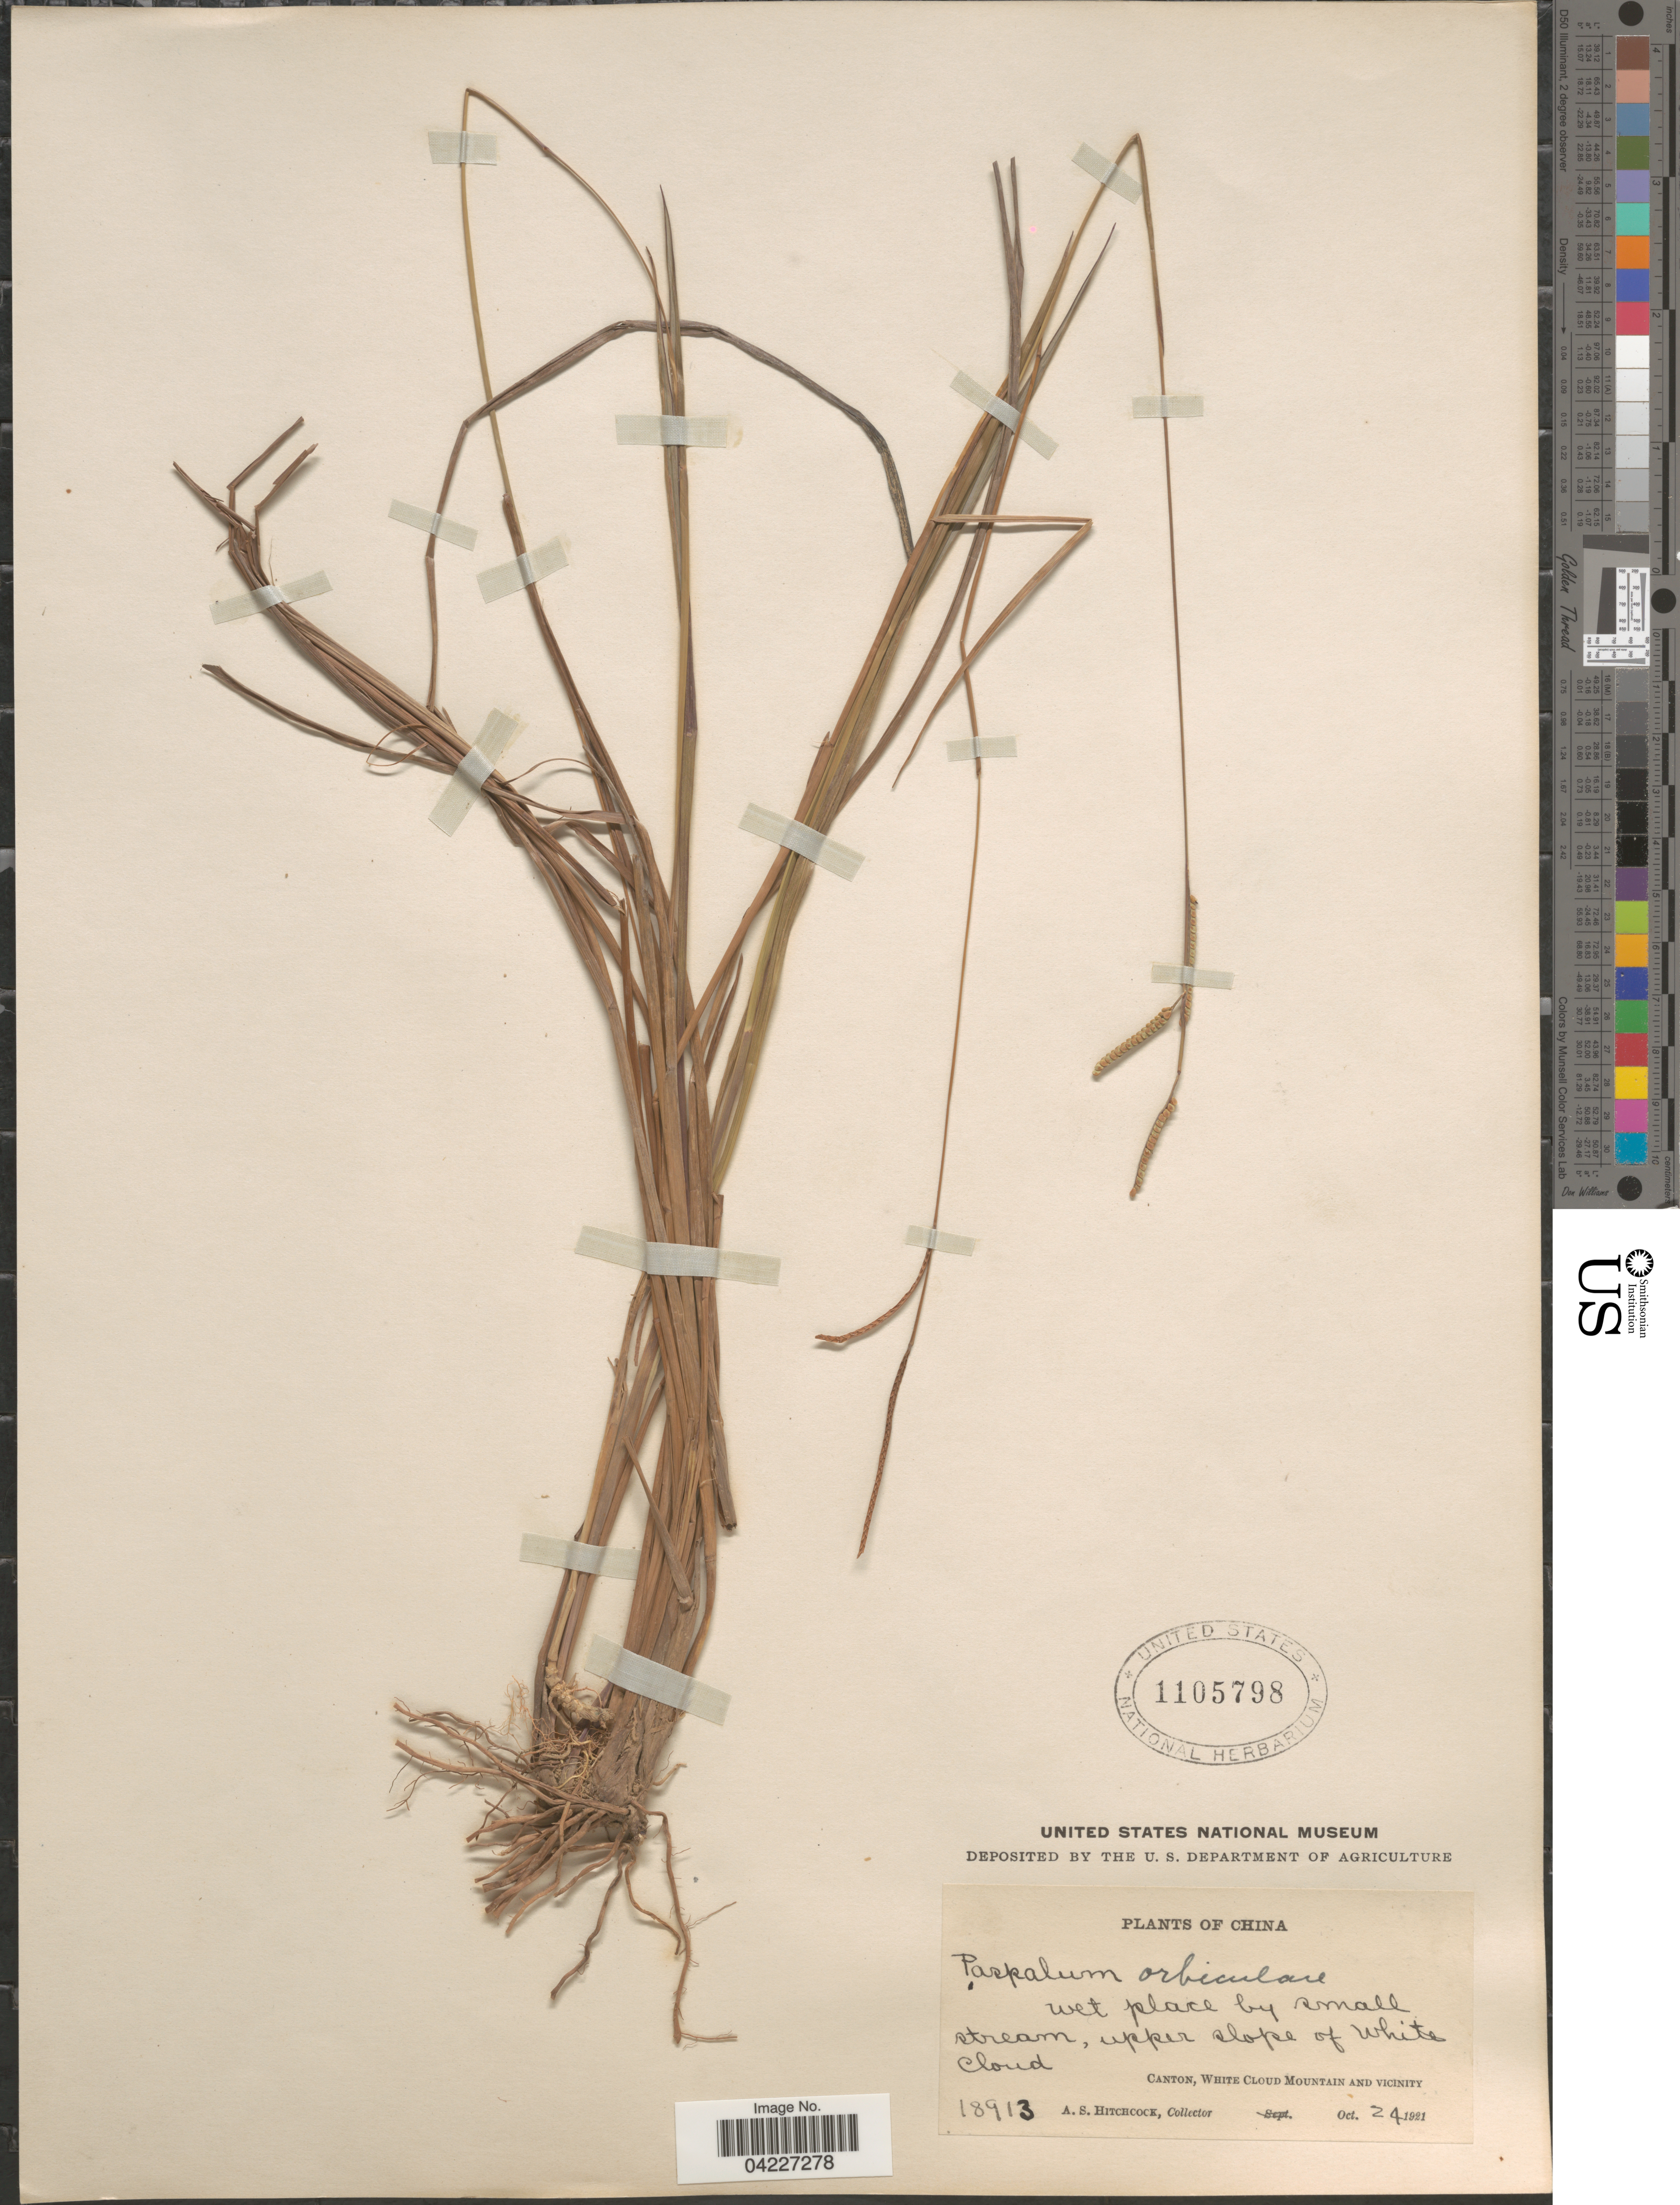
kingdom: Plantae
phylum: Tracheophyta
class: Liliopsida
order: Poales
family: Poaceae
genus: Paspalum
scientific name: Paspalum orbiculare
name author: G. Forst.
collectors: A. S. Hitchcock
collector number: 18913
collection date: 1921-10-24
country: China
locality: Wet place by small stream, upper slope of White Cloud. Canton, White Cloud Mountain And Vicinity.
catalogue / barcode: US 1105798